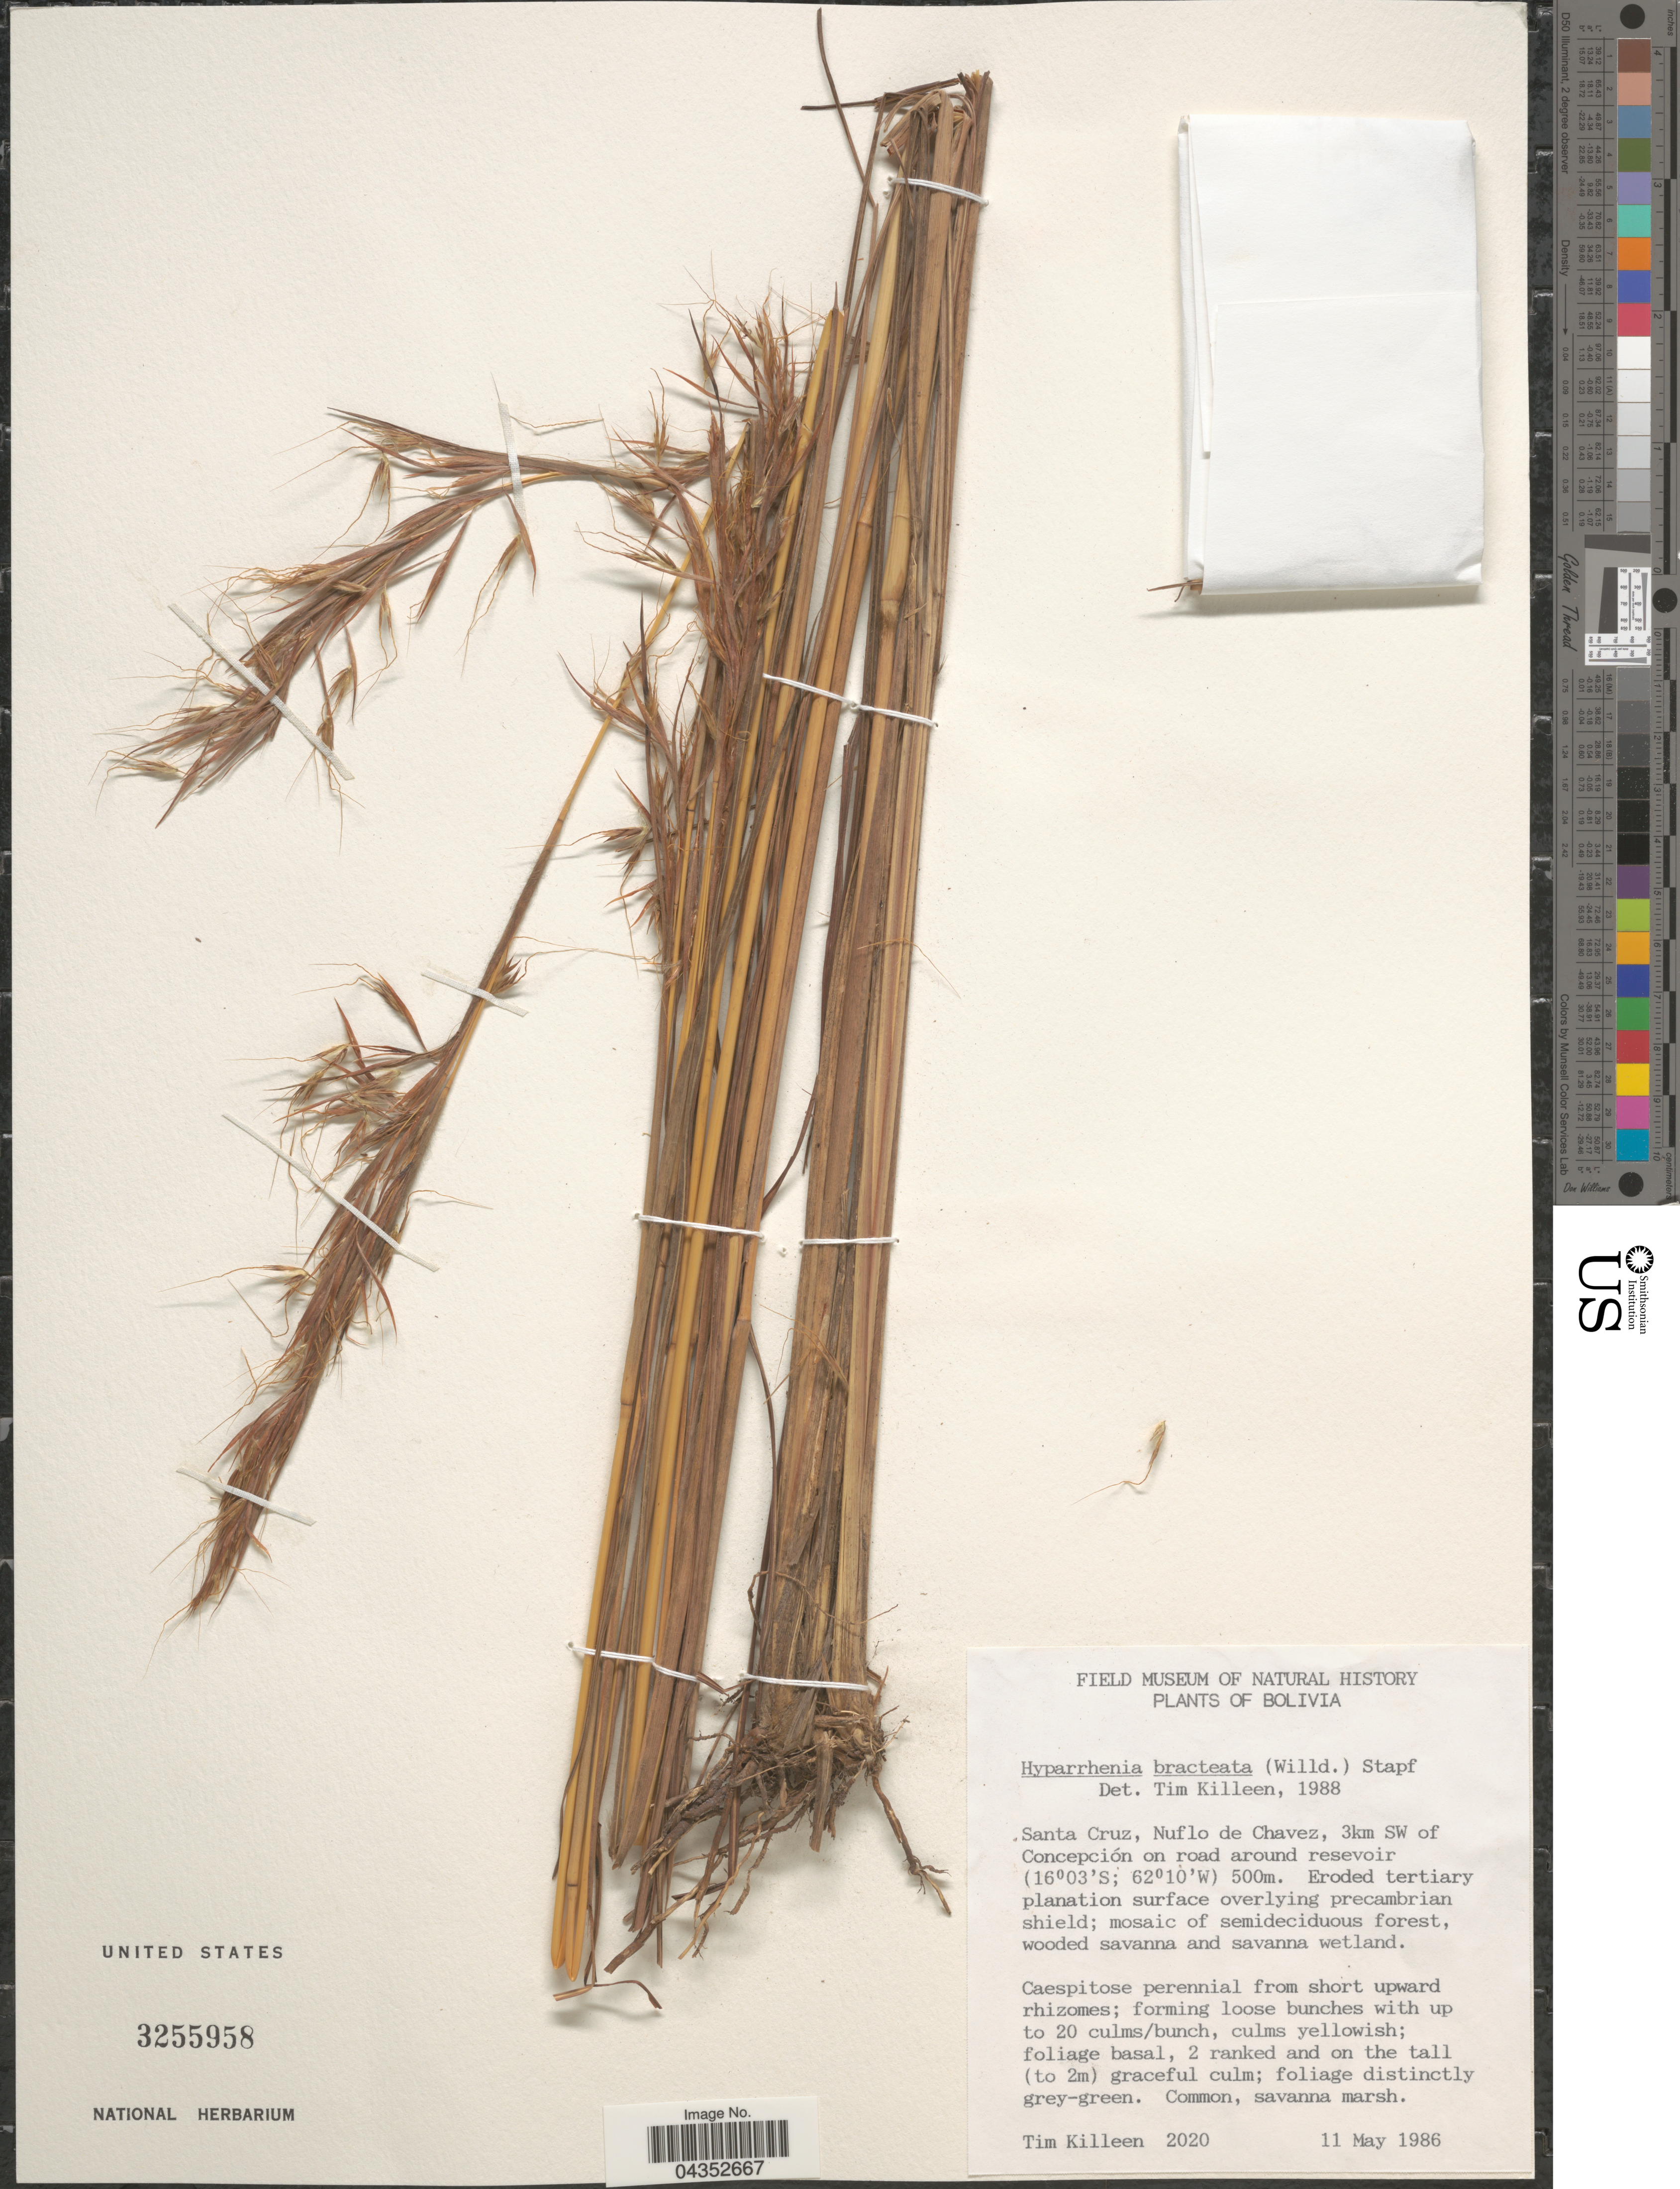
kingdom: Plantae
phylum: Tracheophyta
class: Liliopsida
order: Poales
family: Poaceae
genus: Hyparrhenia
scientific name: Hyparrhenia bracteata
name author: (Humb. & Bonpl.) Stapf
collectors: T. J. Killeen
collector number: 2020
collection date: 1986-05-11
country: Bolivia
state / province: Santa Cruz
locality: Santa Cruz, Nuflo de Chavez, 3km SW of Concepción on road around reservoir.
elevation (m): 500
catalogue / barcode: US 3255958